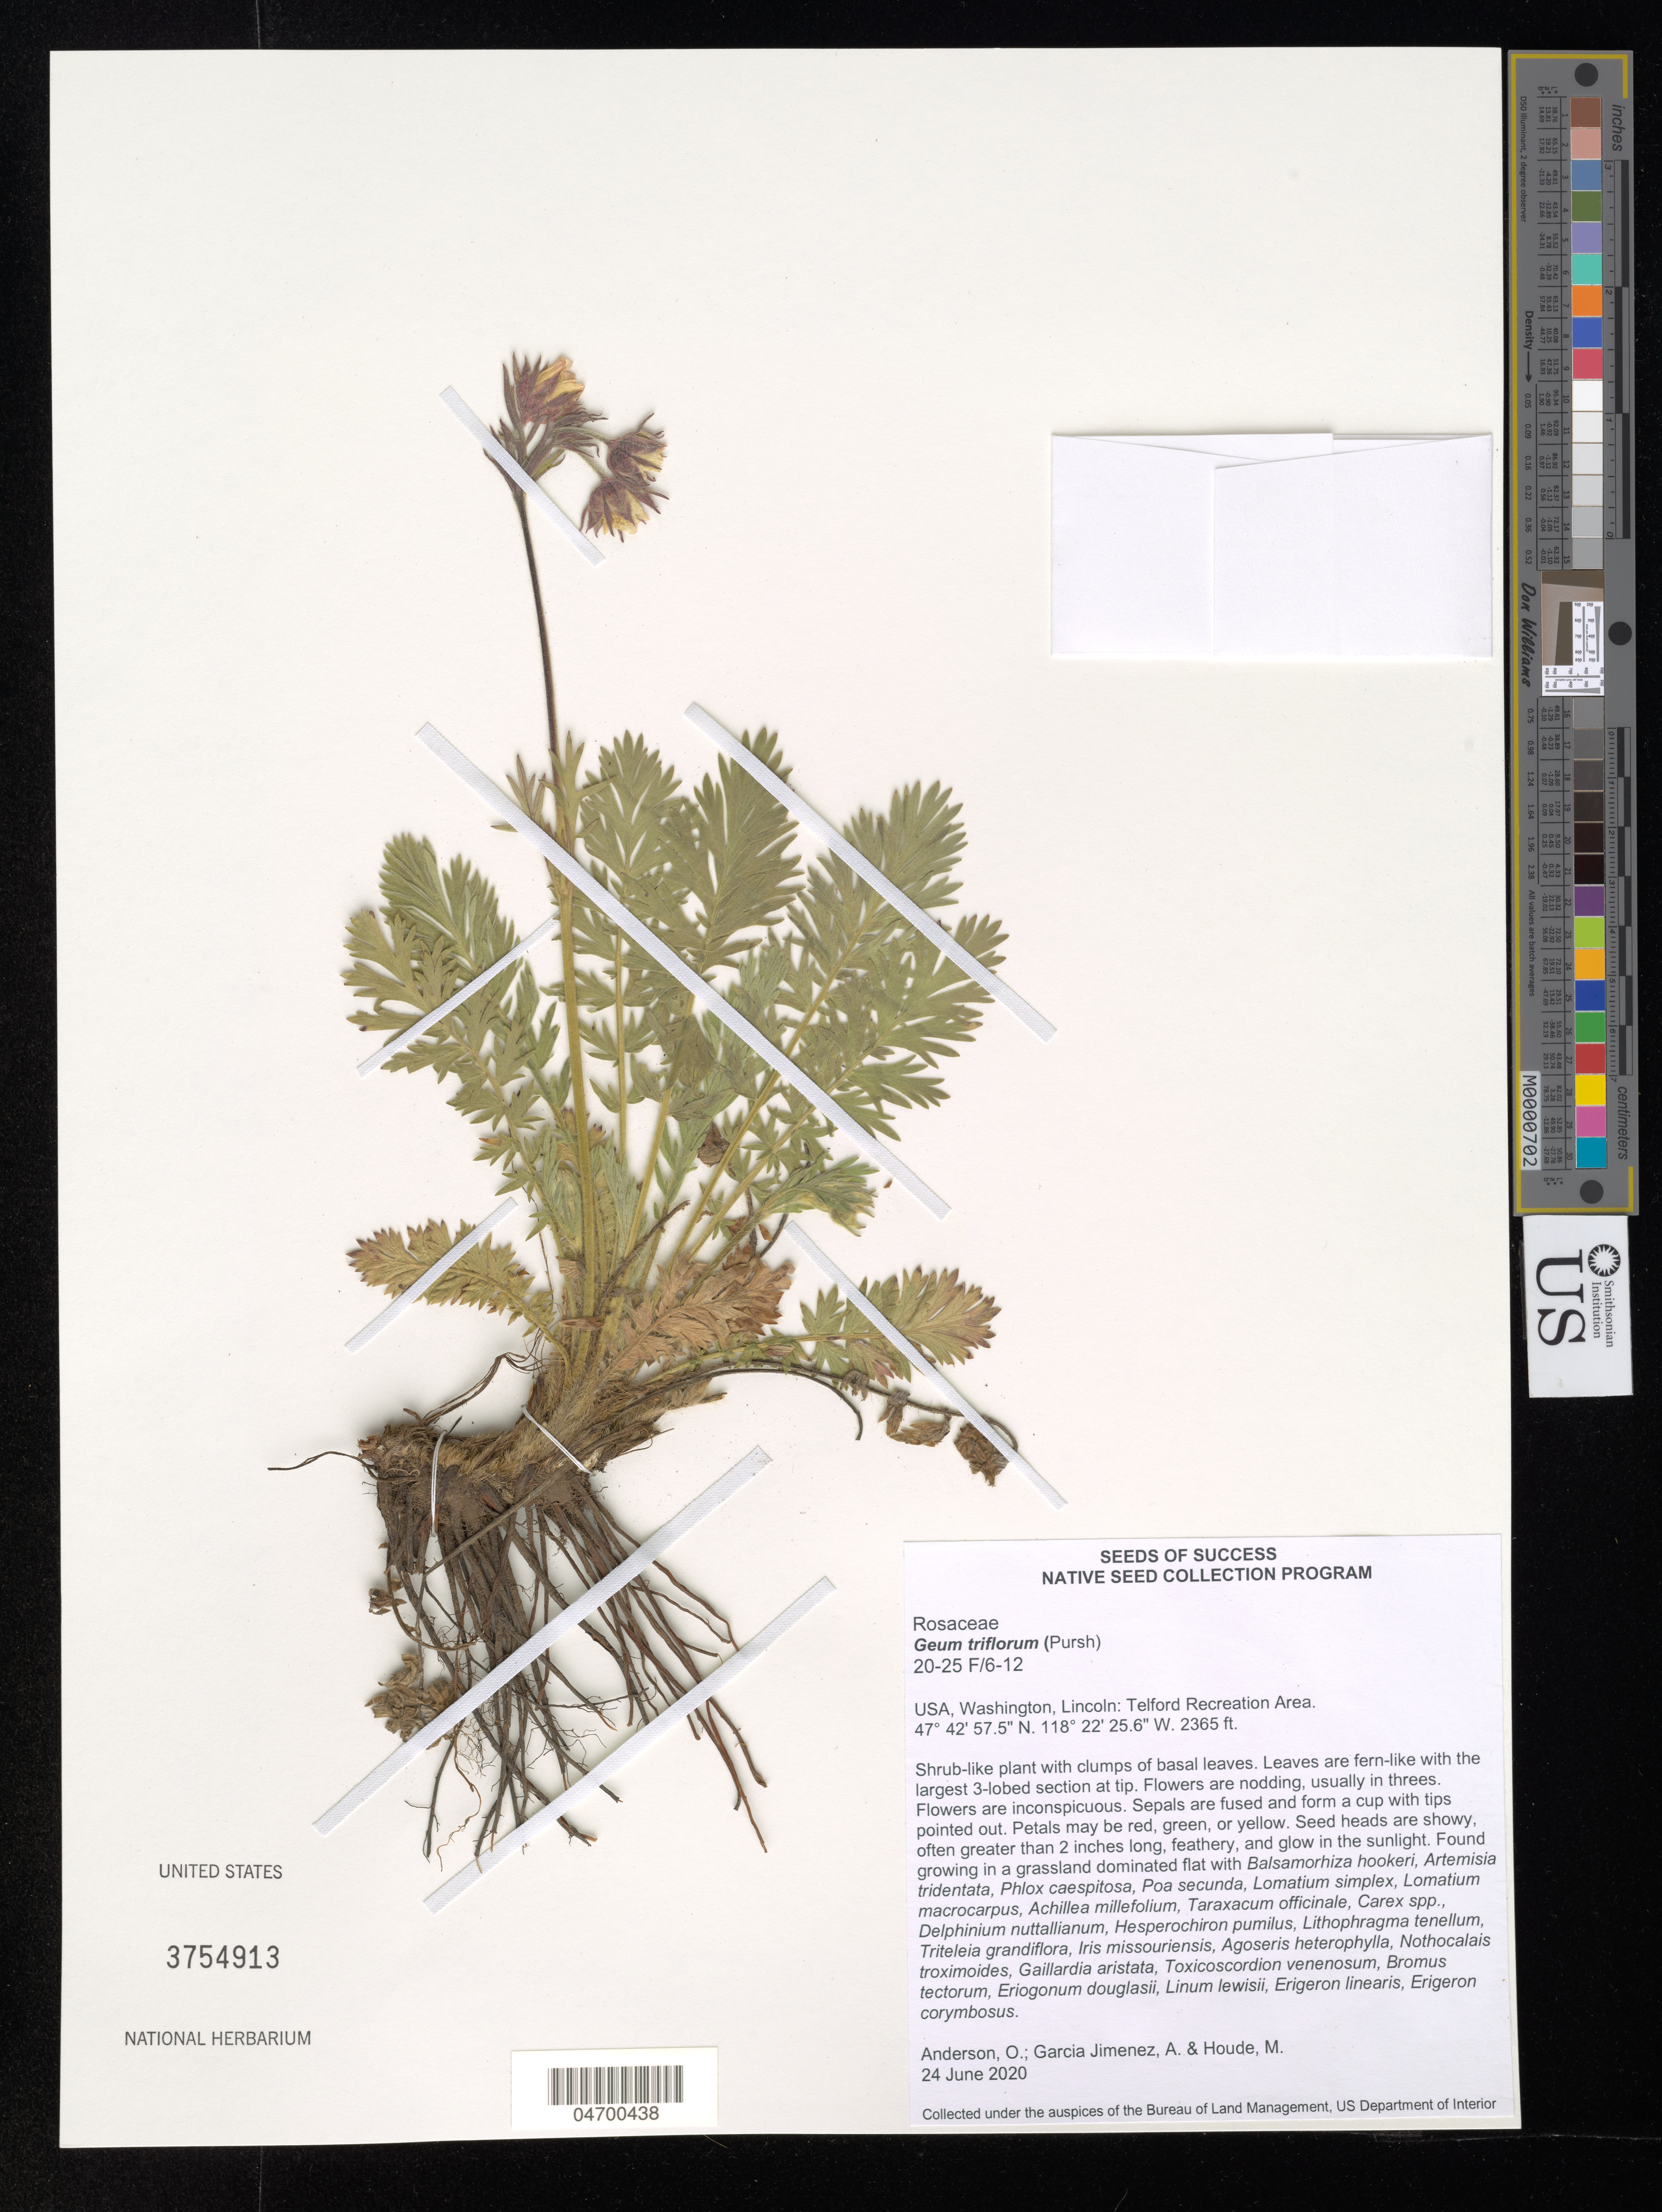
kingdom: Plantae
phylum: Tracheophyta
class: Magnoliopsida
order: Rosales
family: Rosaceae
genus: Geum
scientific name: Geum triflorum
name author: Pursh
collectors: O. Anderson, A. Garcia Jimenez & H. Vielstich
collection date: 2020-06-24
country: United States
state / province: Washington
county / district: Lincoln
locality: Lincoln: Telford Recreation Area.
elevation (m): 721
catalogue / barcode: US 3754913